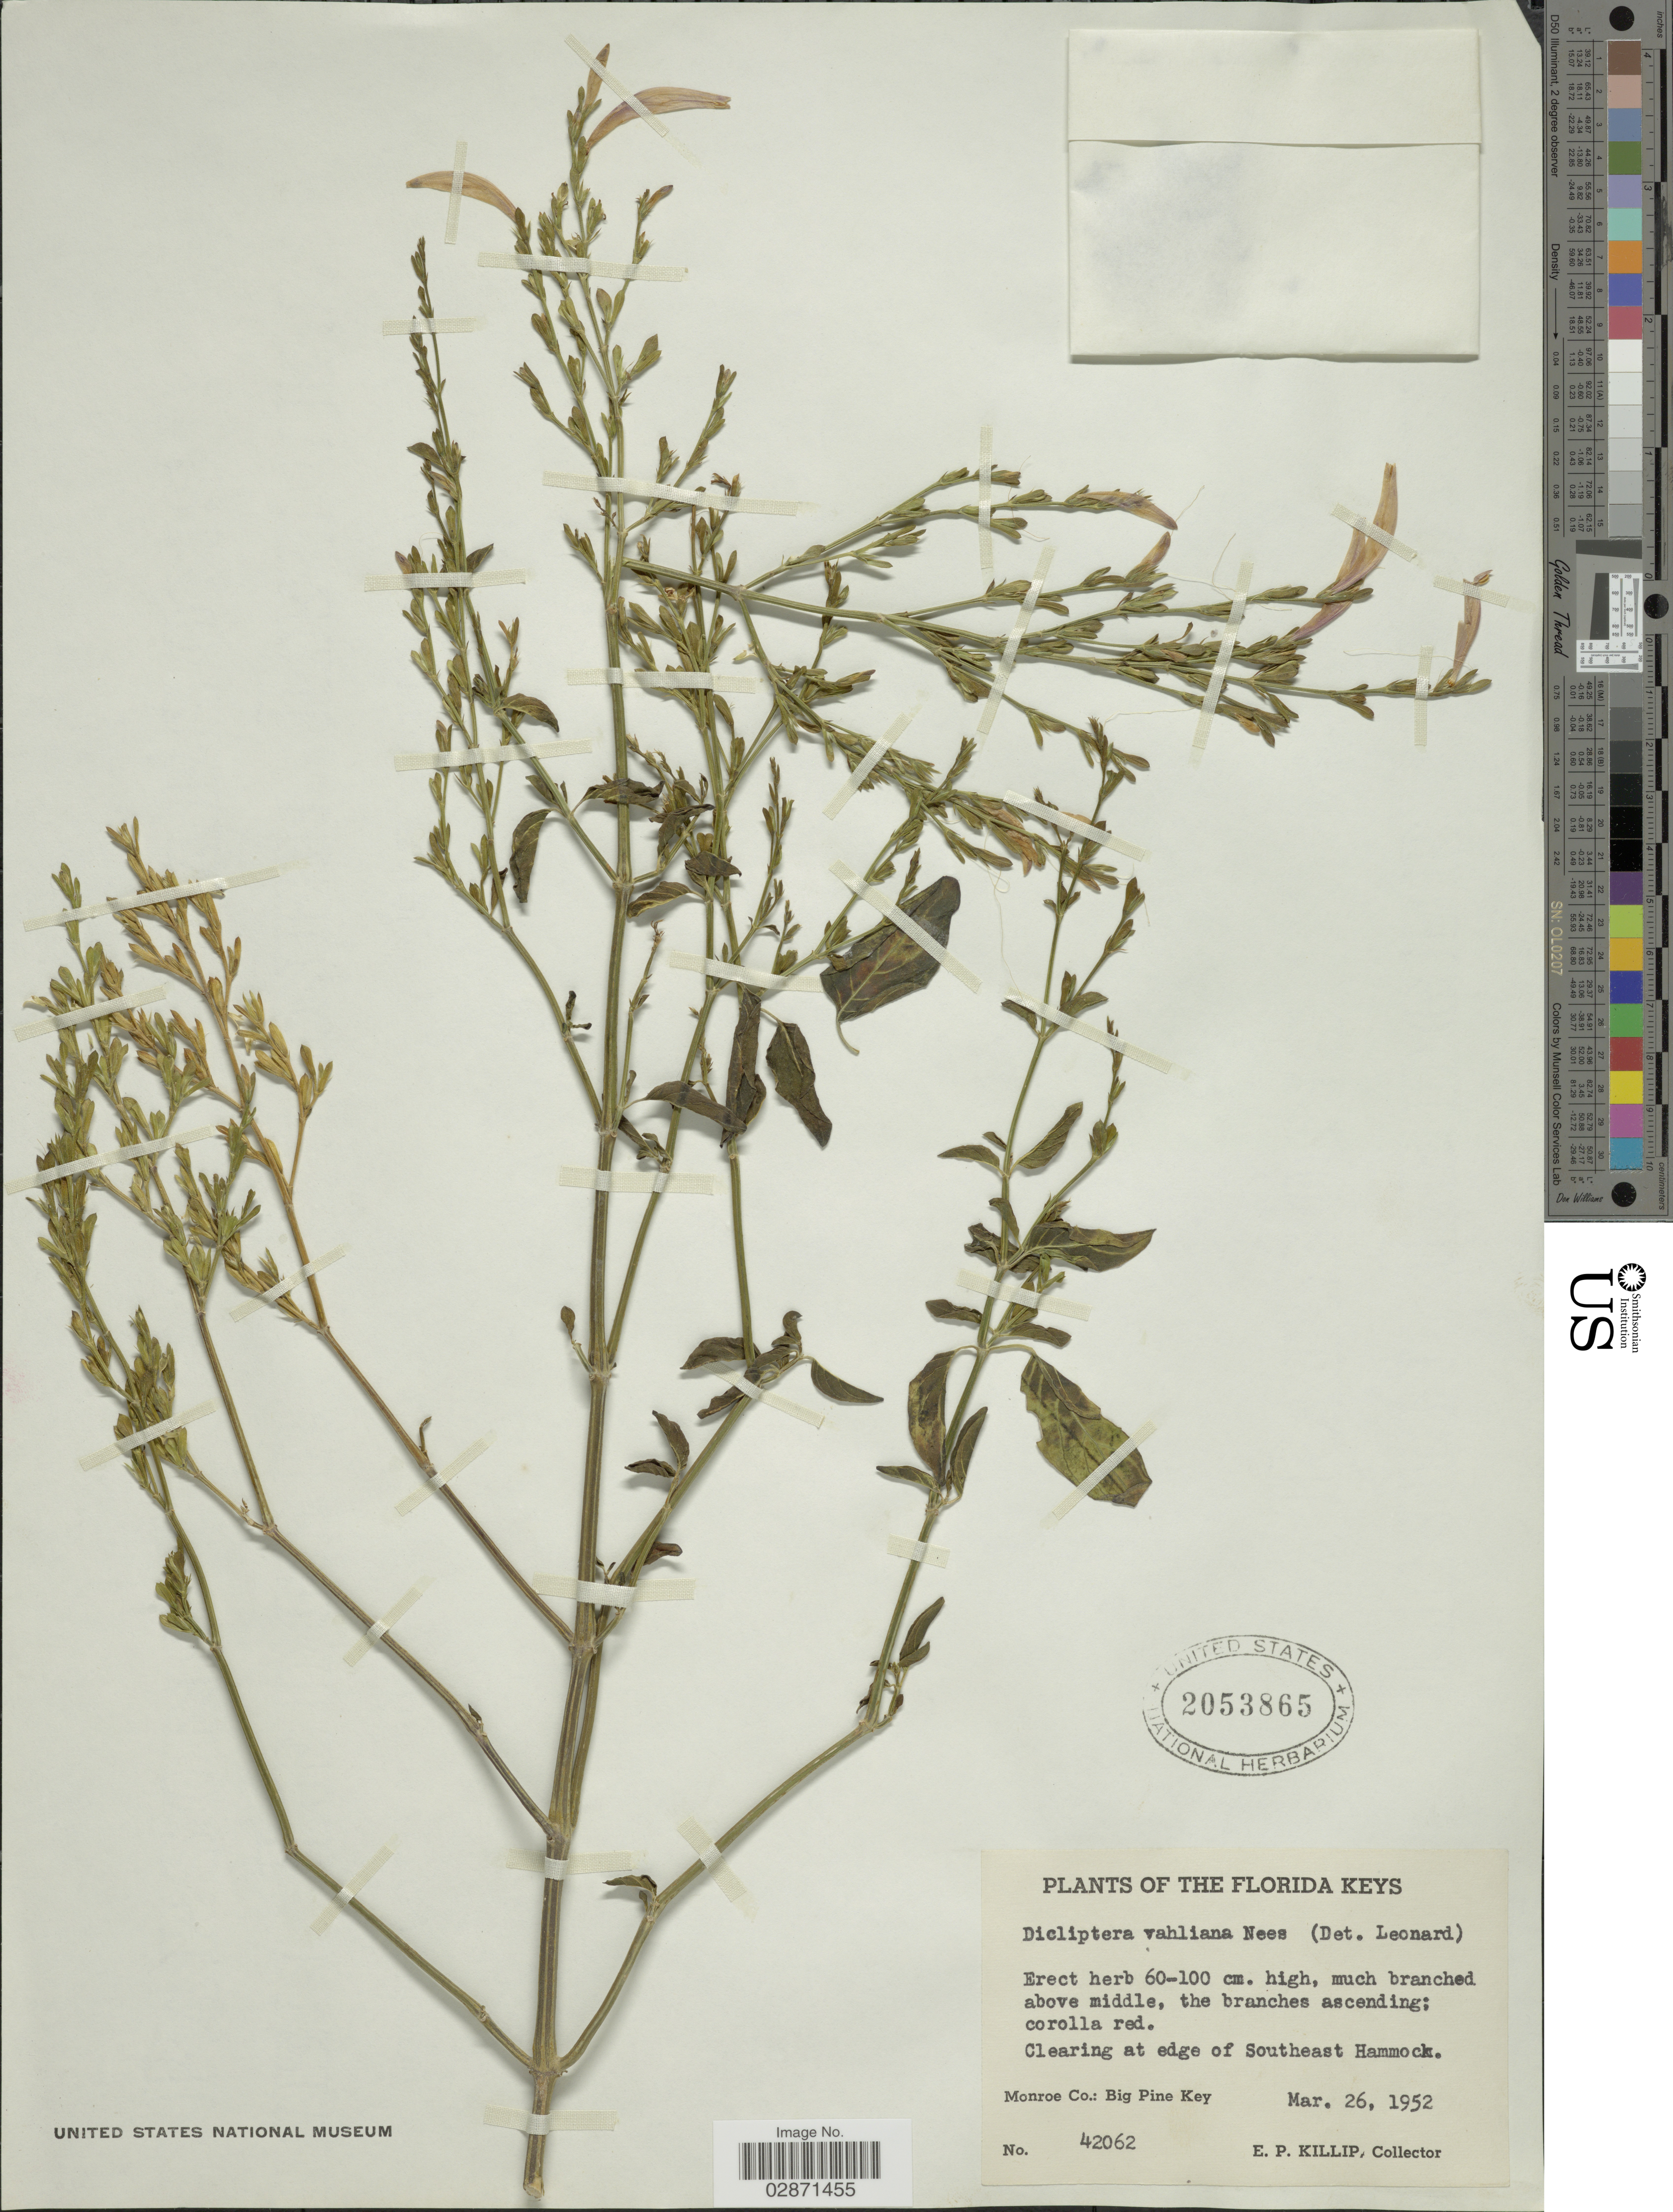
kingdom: Plantae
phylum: Tracheophyta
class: Magnoliopsida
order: Lamiales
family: Acanthaceae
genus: Dicliptera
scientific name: Dicliptera sexangularis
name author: (L.) Juss.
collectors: E. P. Killip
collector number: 42062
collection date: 1952-03-26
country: United States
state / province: Florida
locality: The Florida Keys. Clearing at edge of Southeast Hammock. Monroe Co.: Big Pine Key.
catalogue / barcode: US 2053865